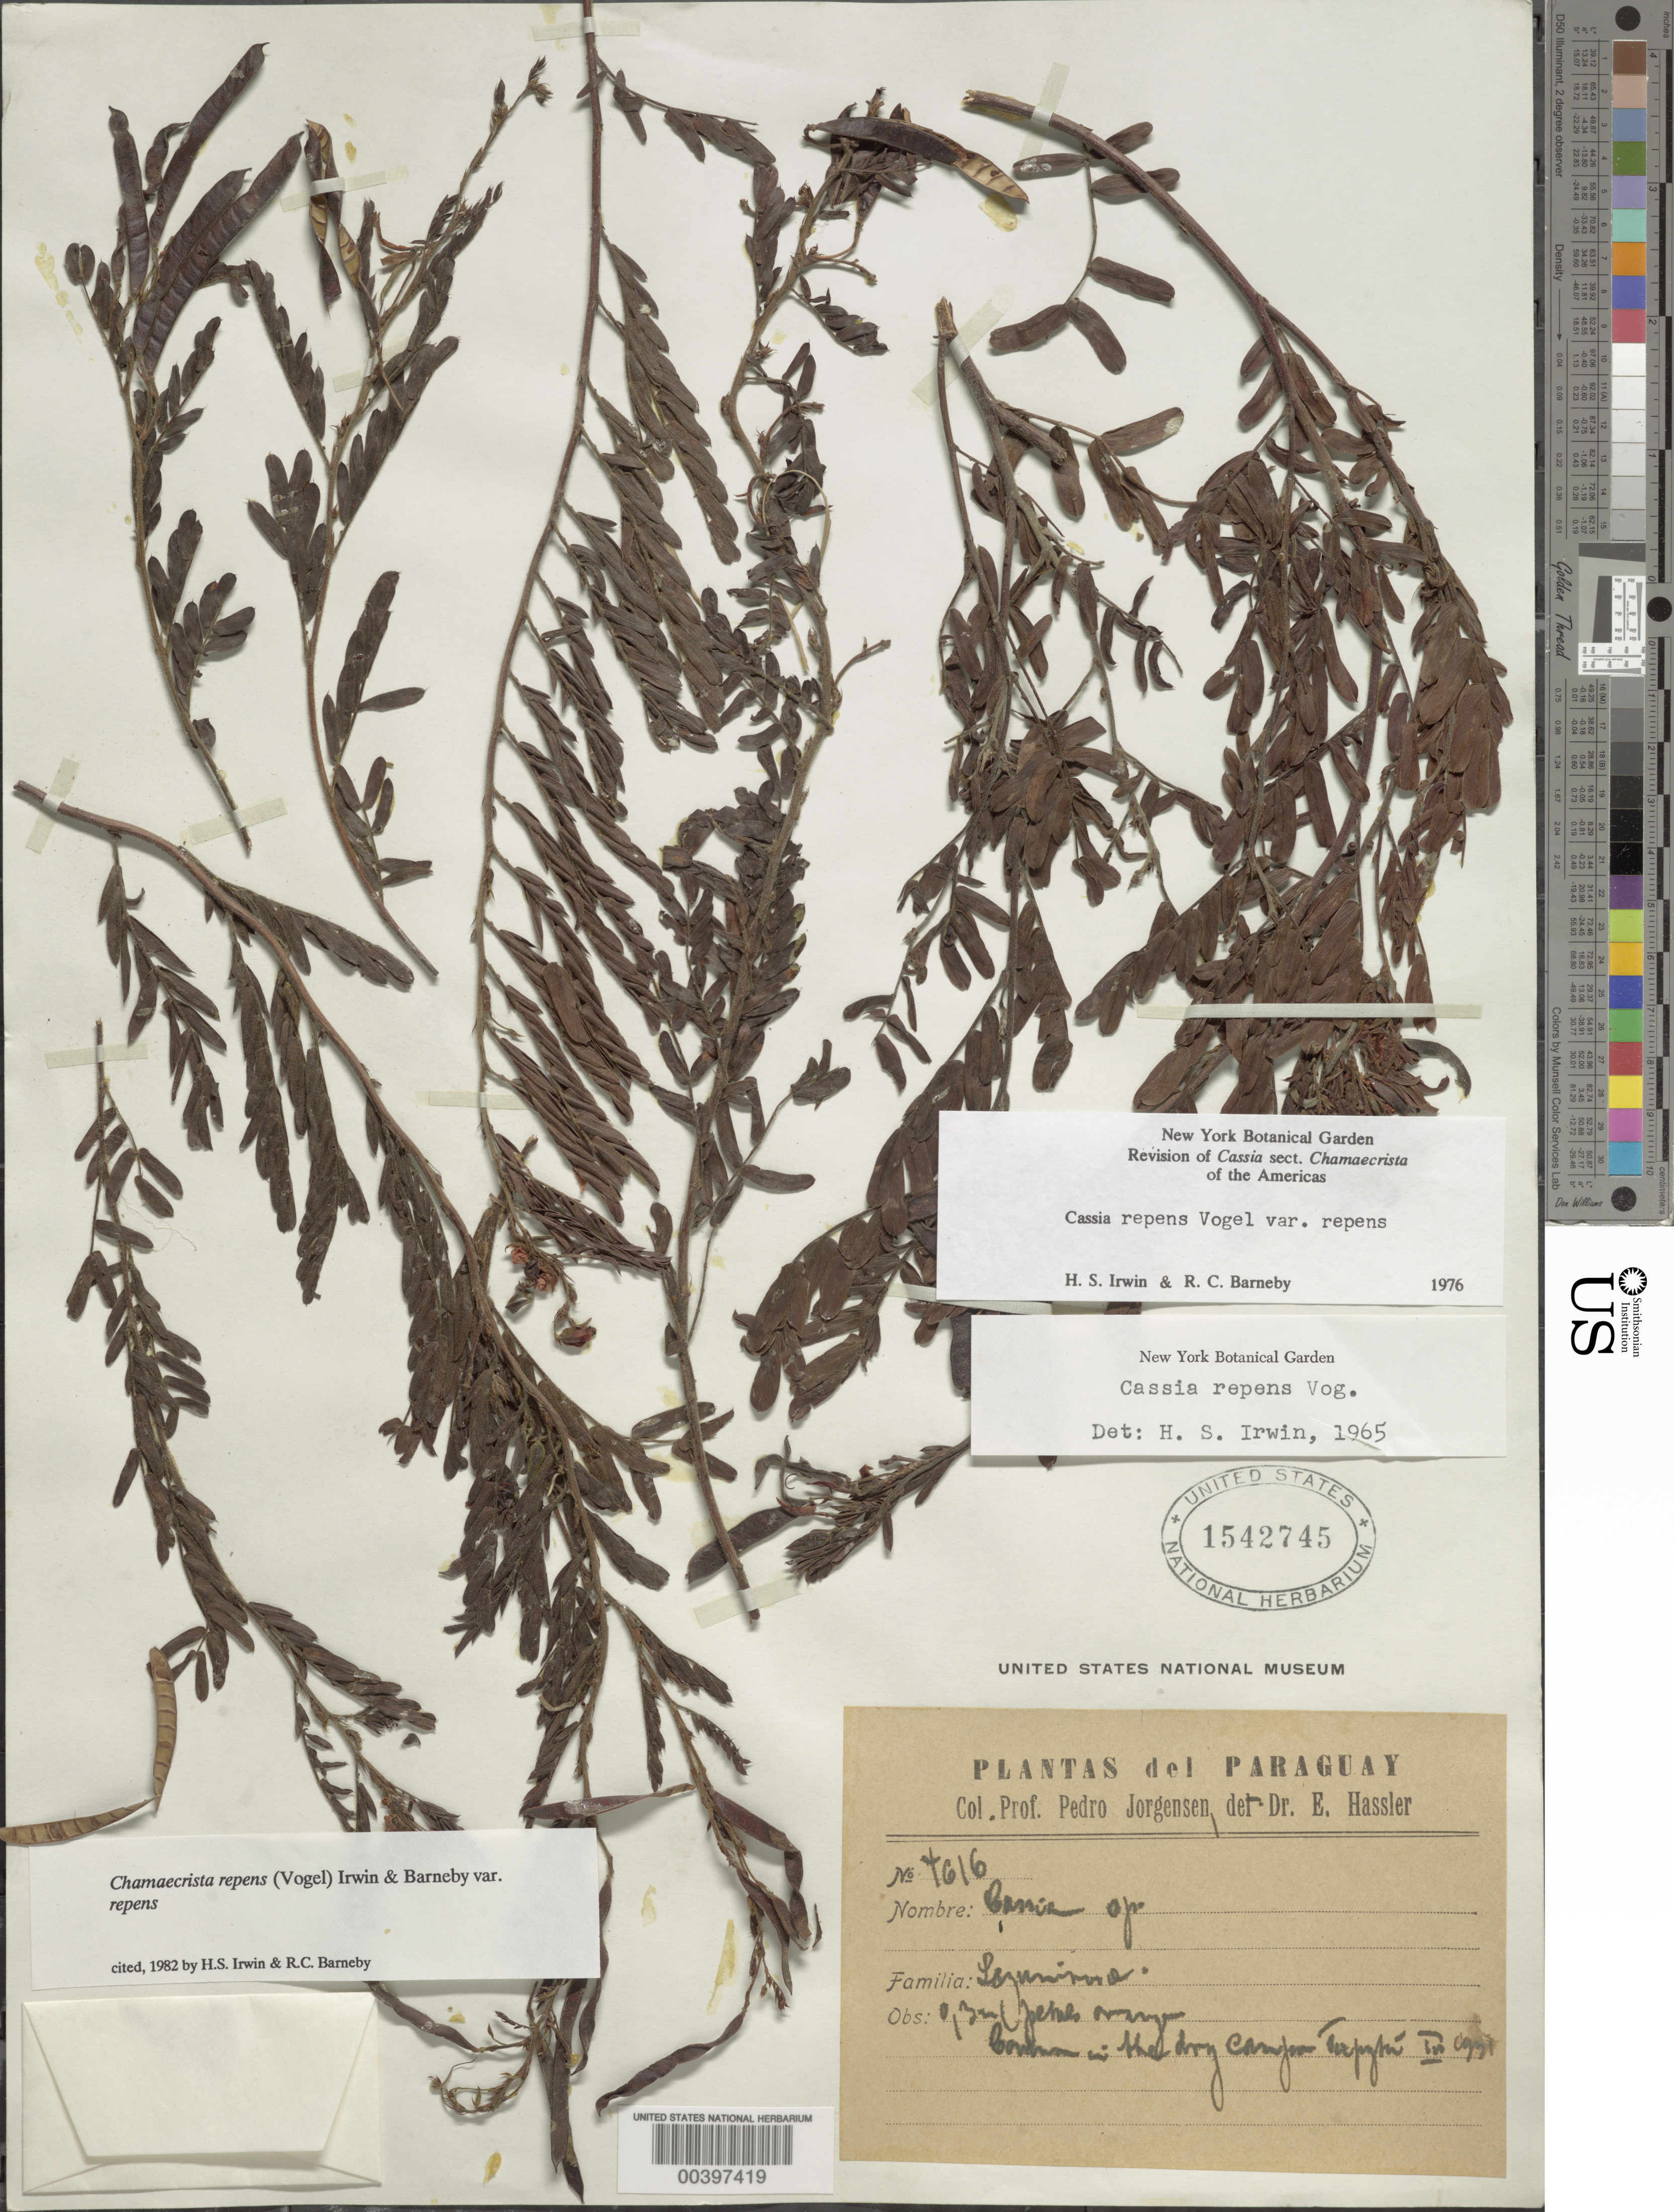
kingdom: Plantae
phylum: Tracheophyta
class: Magnoliopsida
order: Fabales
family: Fabaceae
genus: Chamaecrista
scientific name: Chamaecrista repens var. repens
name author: (Vogel) H.S. Irwin & Barneby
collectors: P. Jorgensen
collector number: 4616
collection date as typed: Mar 1931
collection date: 1931-03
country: Paraguay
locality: Tapyten?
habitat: Dry campo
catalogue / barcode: US 1542745